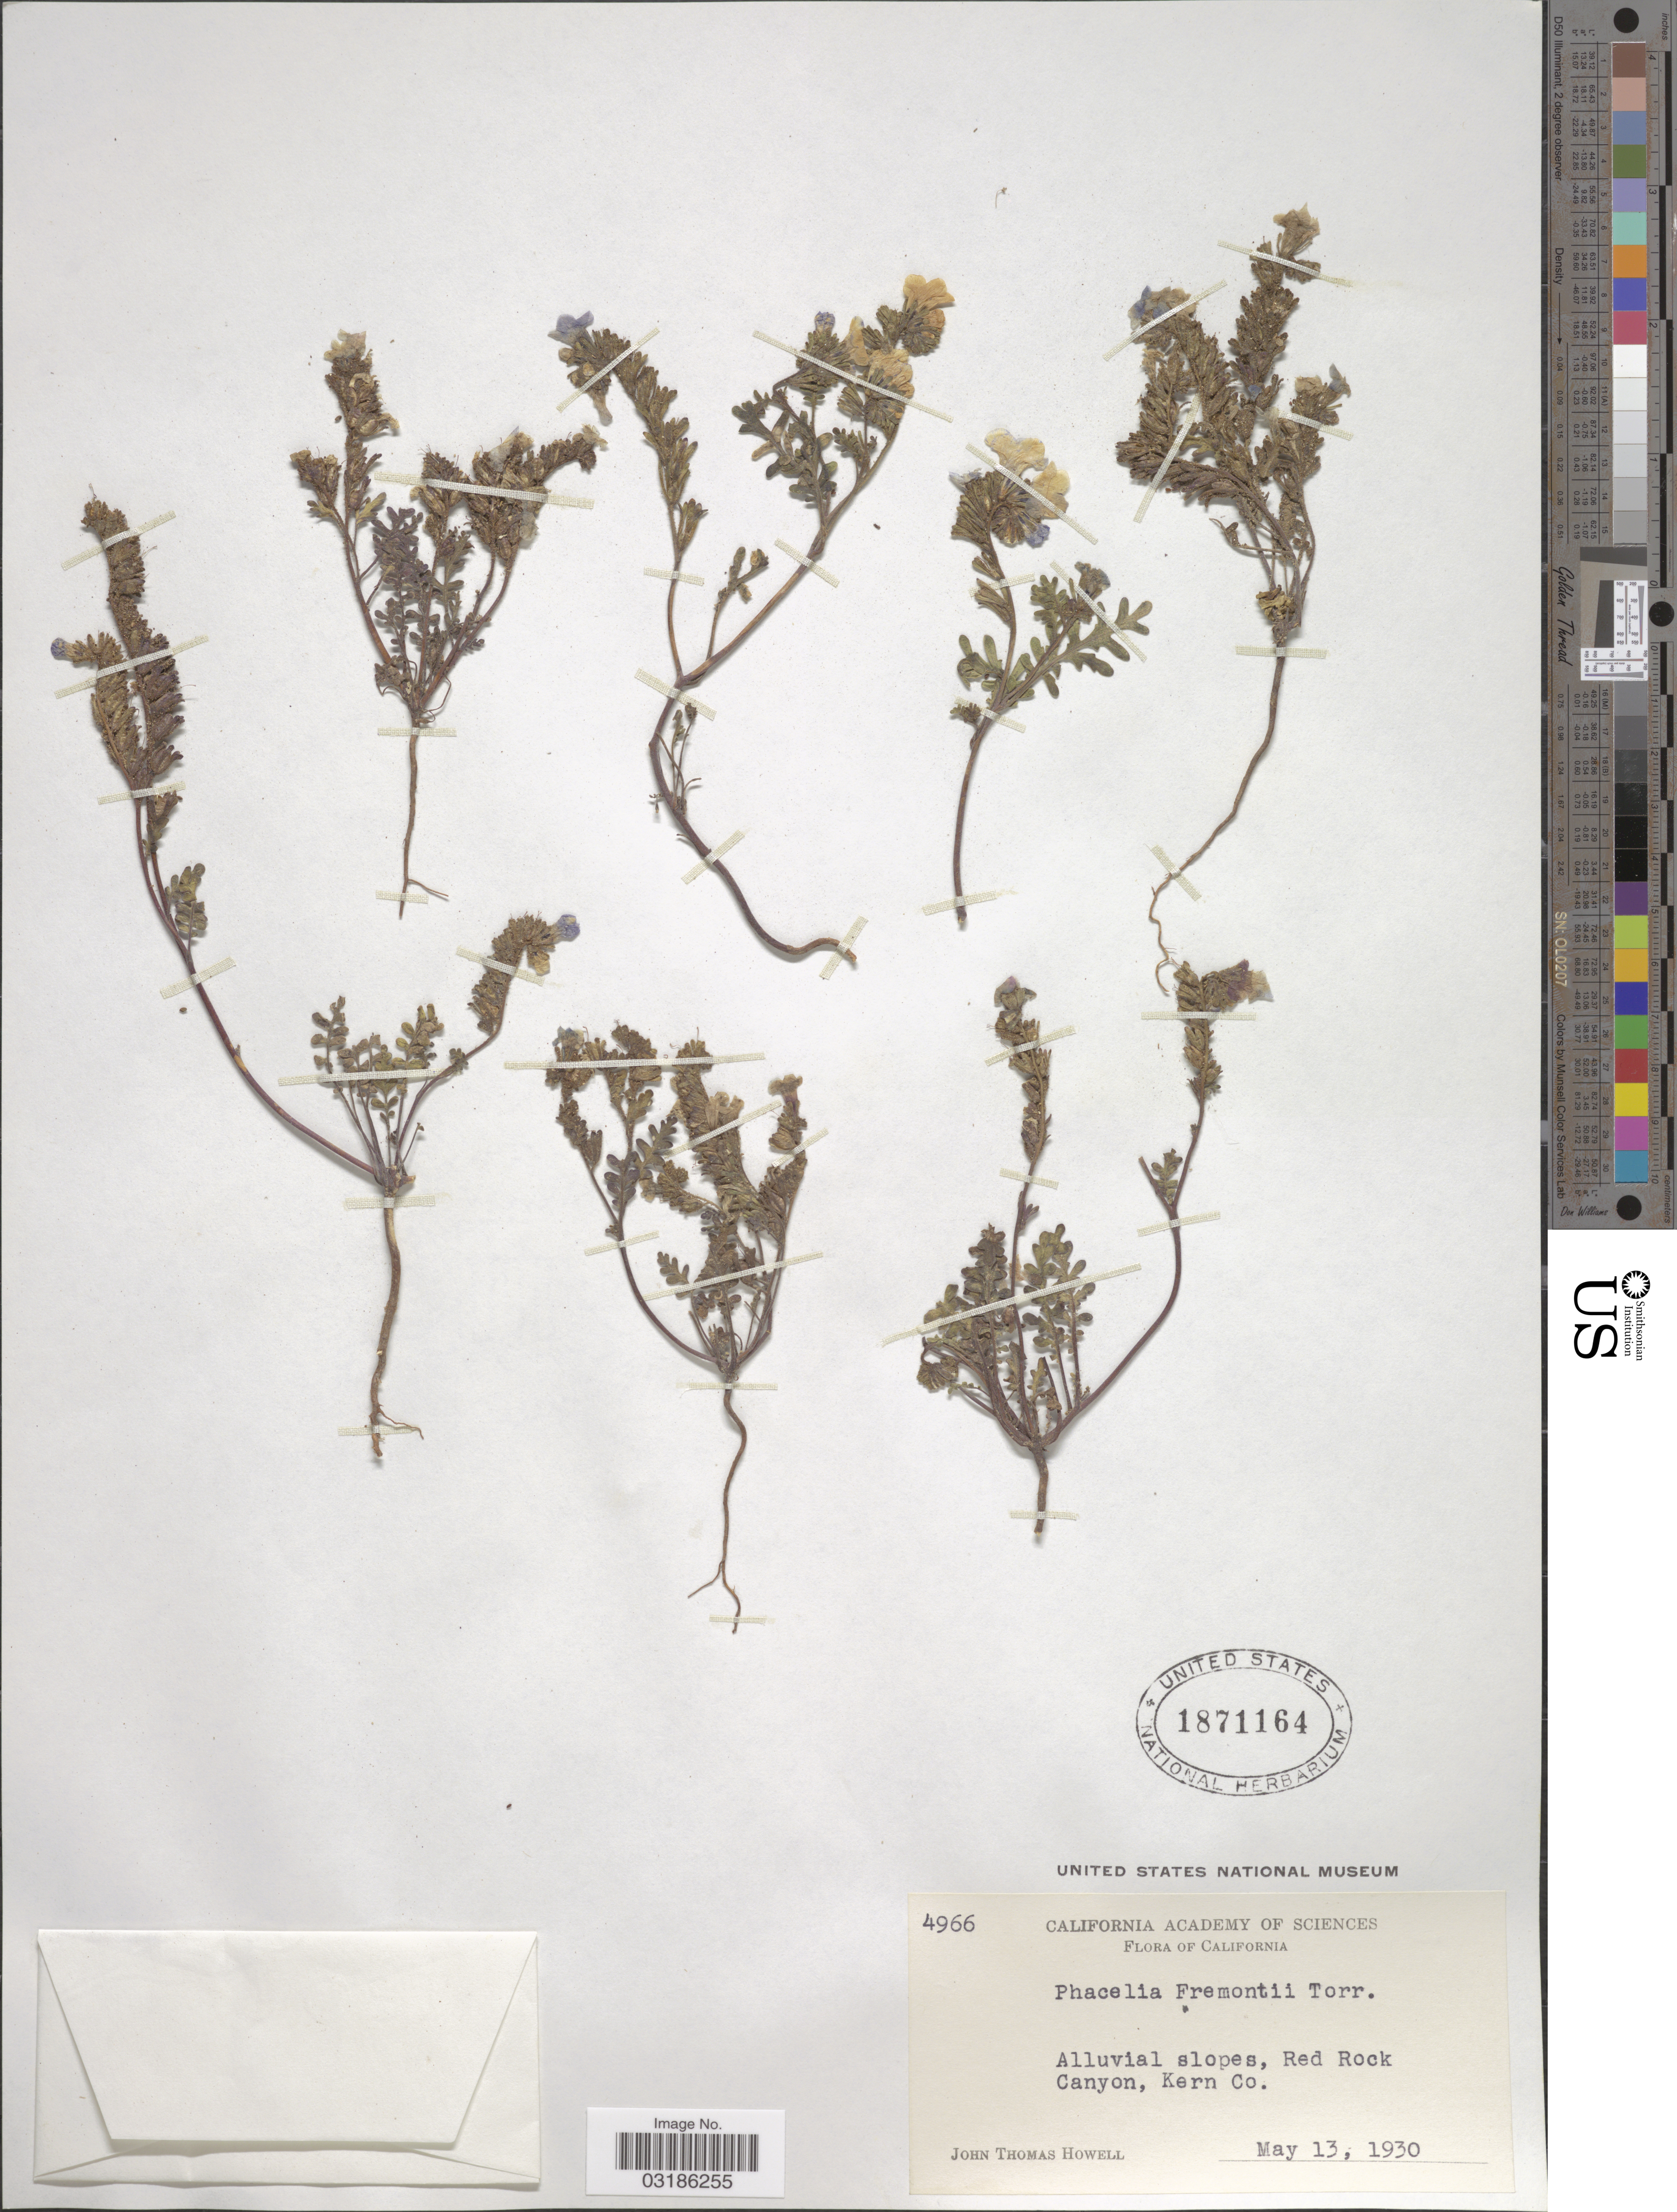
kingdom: Plantae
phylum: Tracheophyta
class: Magnoliopsida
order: Boraginales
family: Hydrophyllaceae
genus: Phacelia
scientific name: Phacelia fremontii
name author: Torr.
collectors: J. T. Howell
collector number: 4966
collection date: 1930-05-13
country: United States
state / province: California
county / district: Kern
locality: Alluvial slopes, Red Rock Canyon, Kern Co.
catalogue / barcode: US 1871164